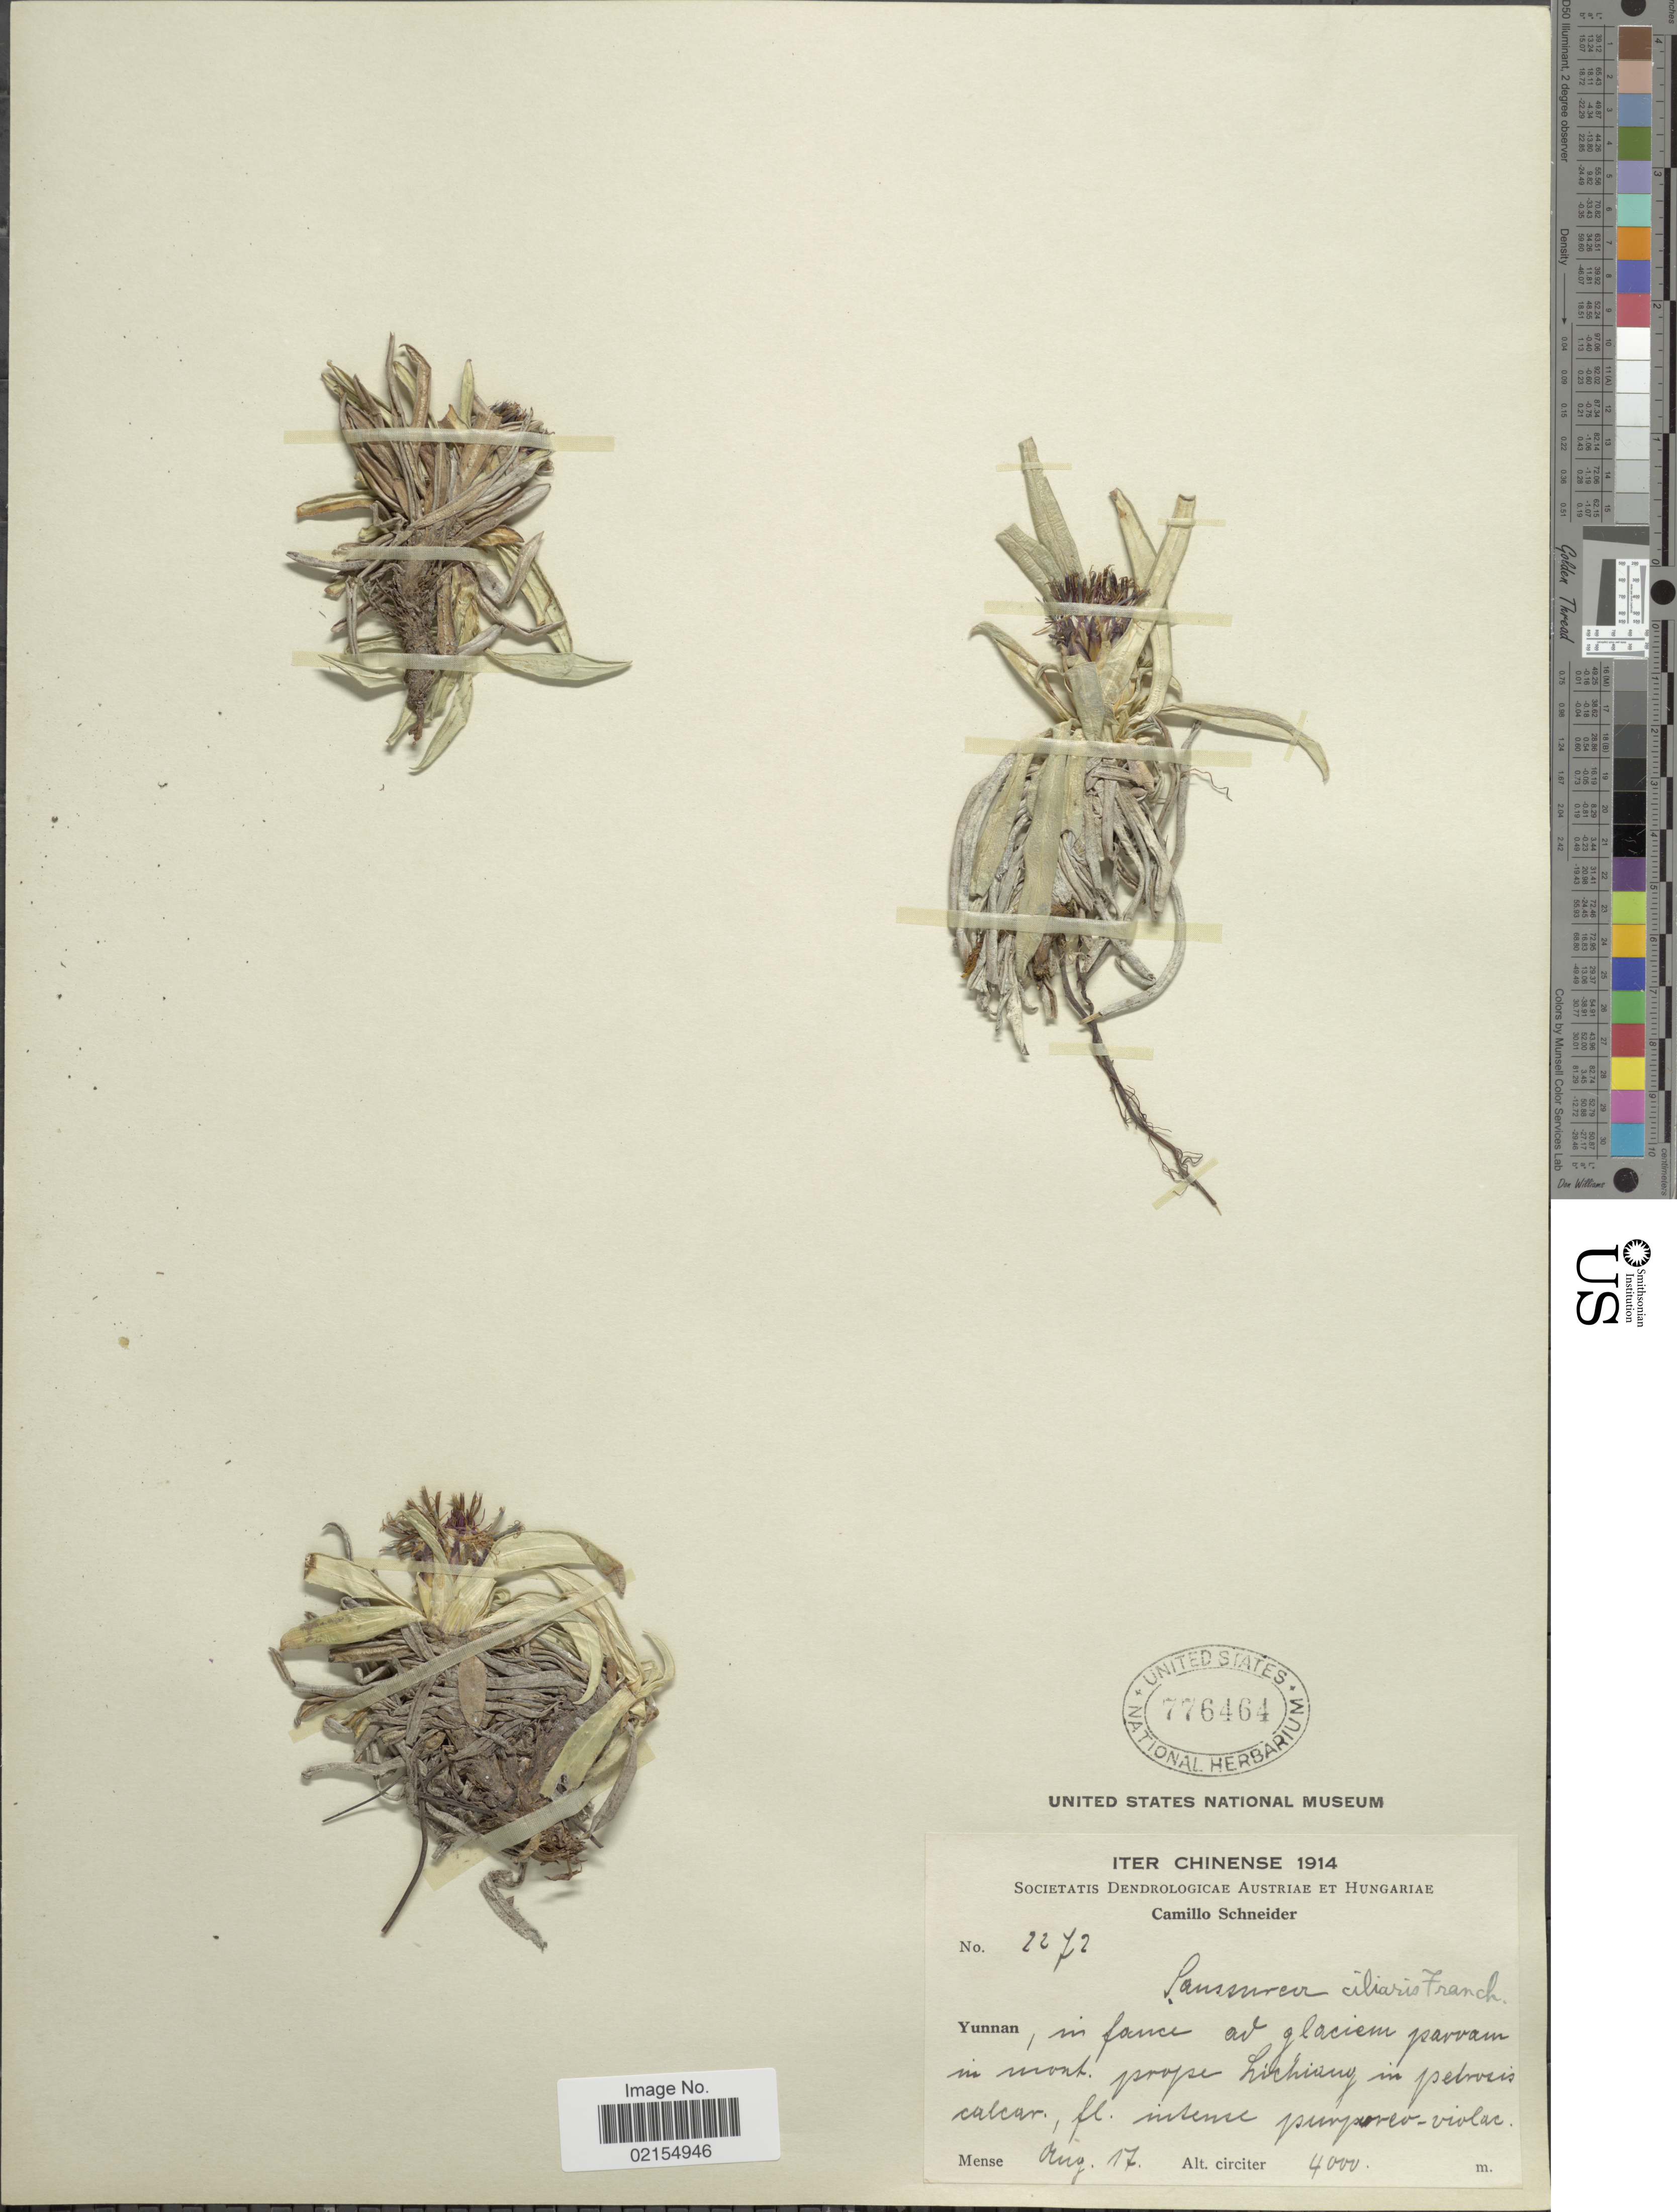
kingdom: Plantae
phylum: Tracheophyta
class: Magnoliopsida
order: Asterales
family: Asteraceae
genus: Saussurea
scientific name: Saussurea ciliaris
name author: Franch.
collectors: C. K. Schneider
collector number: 2272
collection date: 1914-08-17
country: China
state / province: Yunnan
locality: Iter Chinense, Yunnan, in fance av glacium pavvam in mont. prope Lichiang im petrosis calcar, fl. intense purpose vivlac [interpreted]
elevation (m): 4000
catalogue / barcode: US 776464